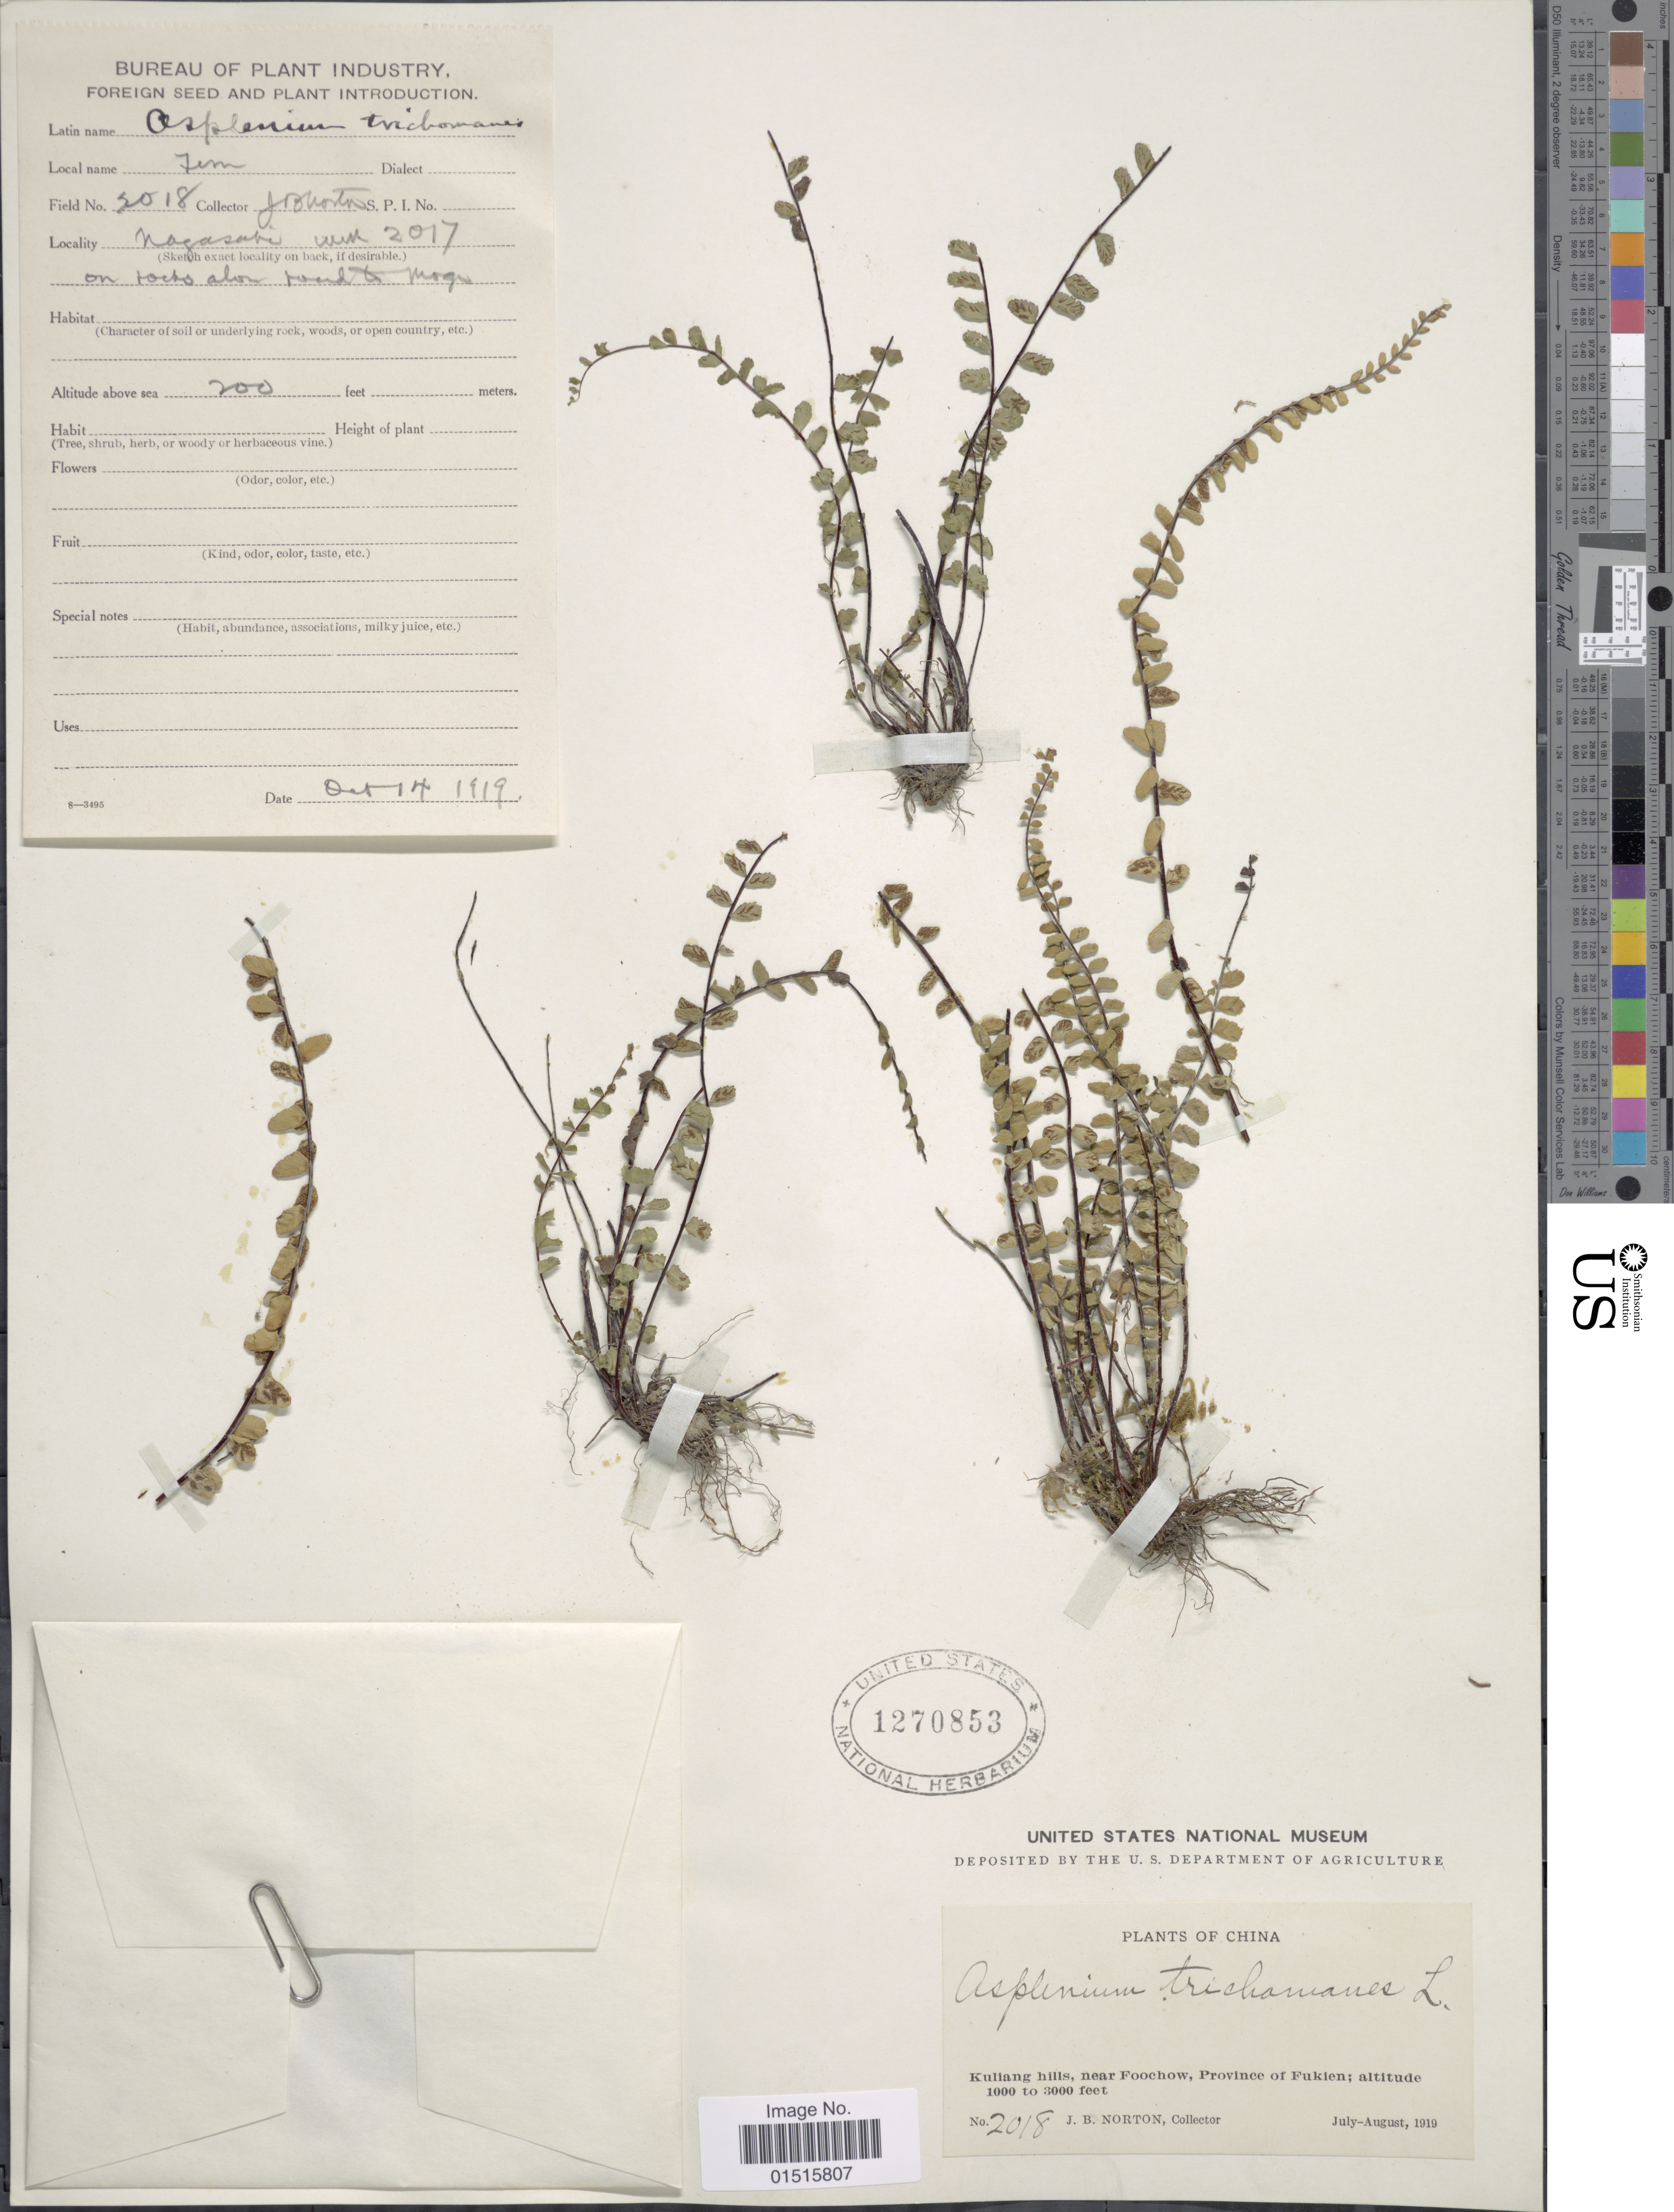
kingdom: Plantae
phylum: Tracheophyta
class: Polypodiopsida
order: Polypodiales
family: Aspleniaceae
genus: Asplenium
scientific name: Asplenium trichomanes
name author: L.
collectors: J. B. Norton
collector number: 2018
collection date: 1919-10-14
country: China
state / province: Fujian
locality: Kuliang Hills, near Foochow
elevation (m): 61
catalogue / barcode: US 1270853